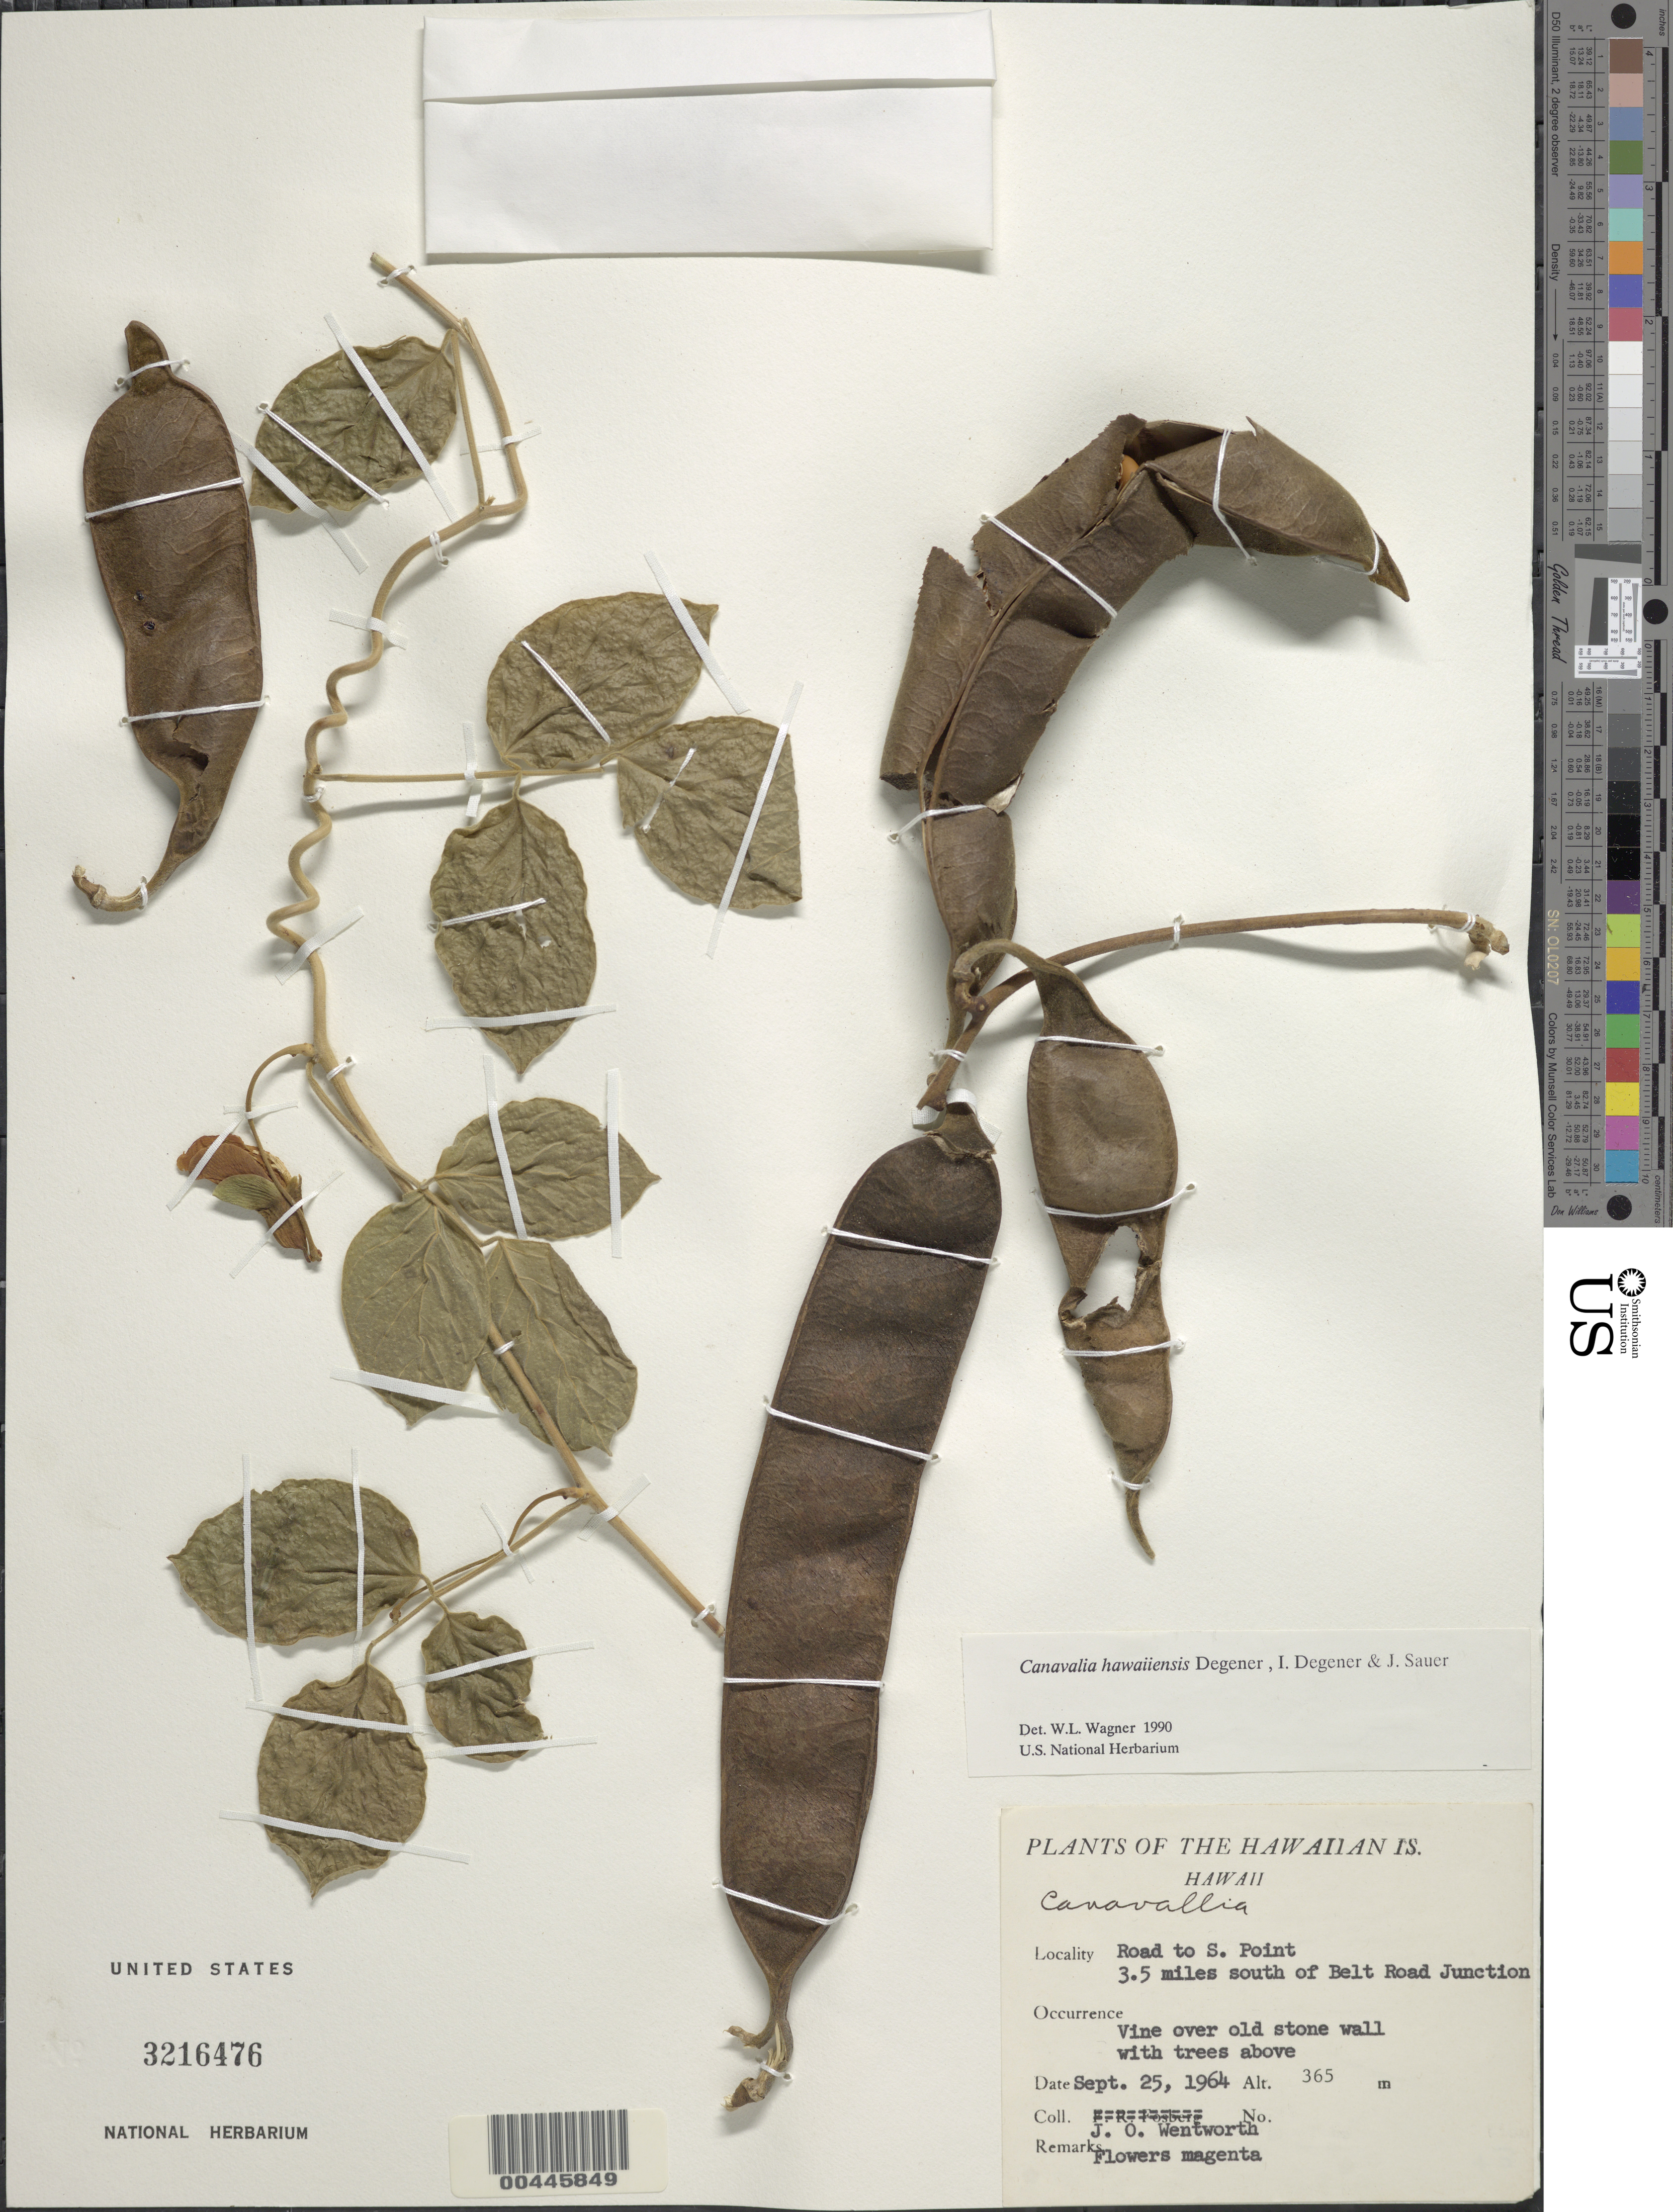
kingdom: Plantae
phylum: Tracheophyta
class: Magnoliopsida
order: Fabales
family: Fabaceae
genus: Canavalia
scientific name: Canavalia hawaiiensis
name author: O. Deg. & J.D. Sauer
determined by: Wagner, W. L., (BOT), Smithsonian Institution - National Museum of Natural History (UNITED STATES)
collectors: J. Wentworth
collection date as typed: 25 Sep 1964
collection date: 1964-09-25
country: United States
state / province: Hawaii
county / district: Hawaii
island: Hawaii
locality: Rd to S Point, 3.5 mi S of Belt Rd junct.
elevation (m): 365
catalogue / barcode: US 3216476